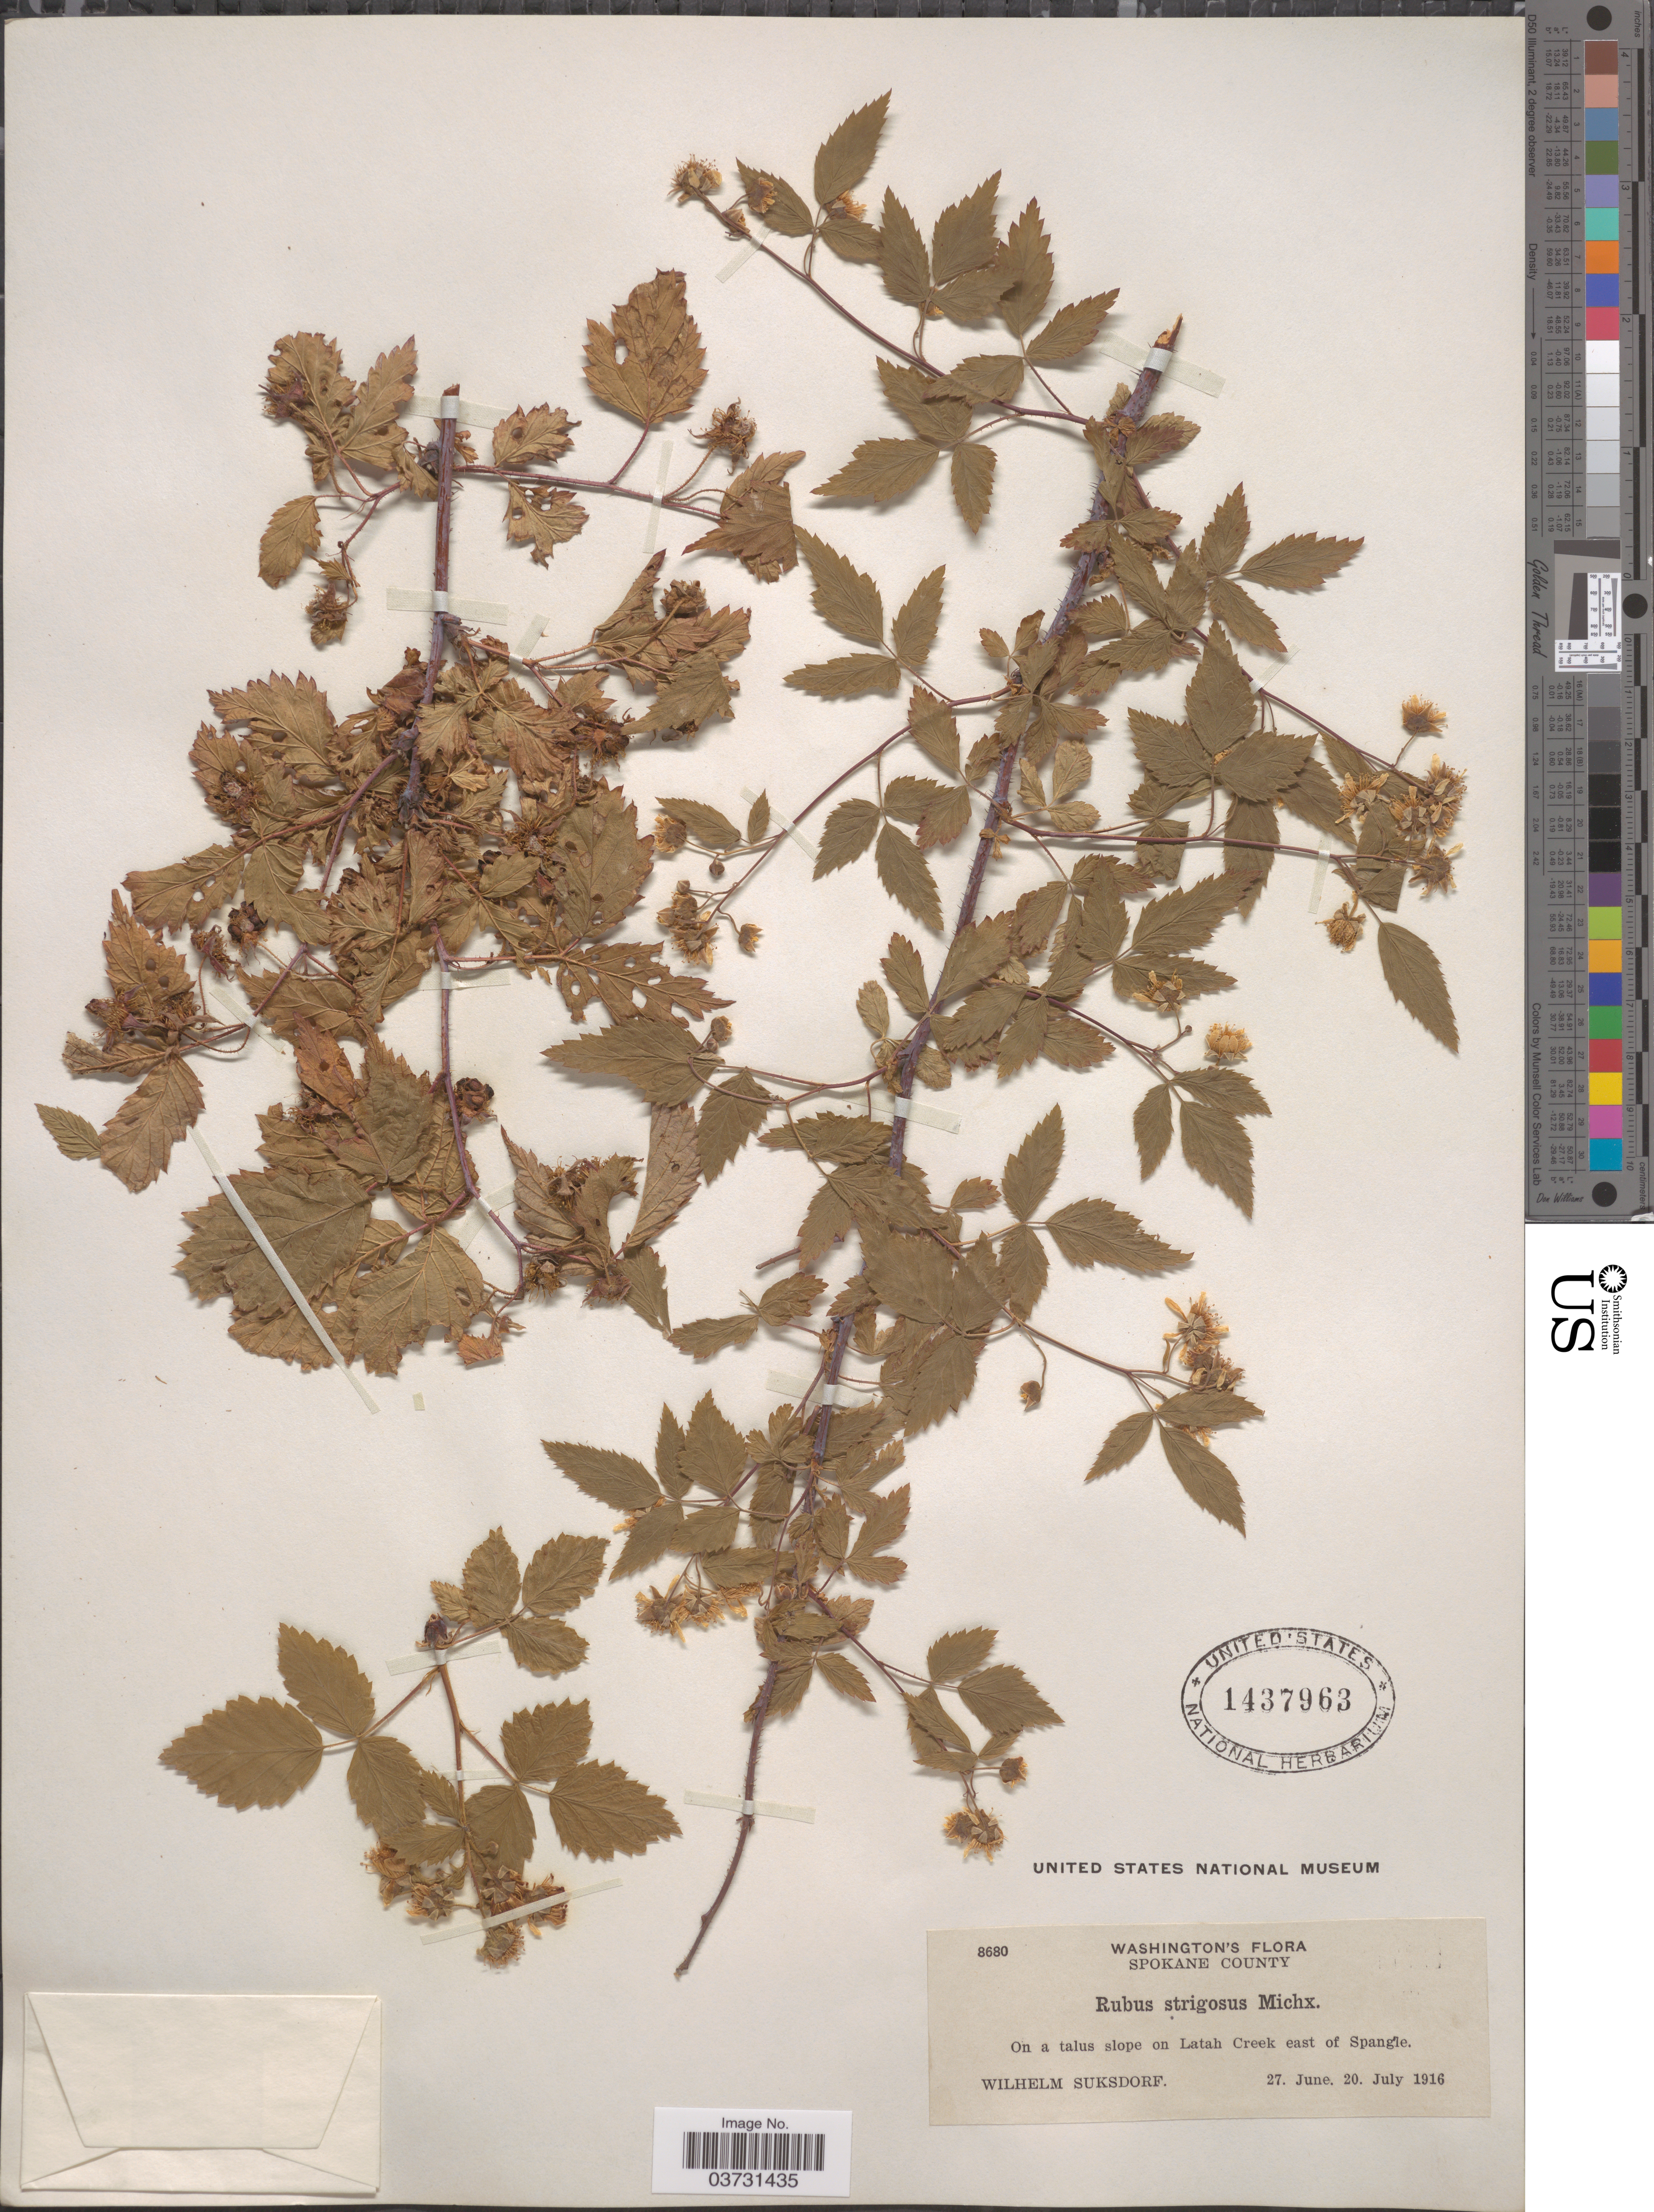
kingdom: Plantae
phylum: Tracheophyta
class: Magnoliopsida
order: Rosales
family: Rosaceae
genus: Rubus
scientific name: Rubus strigosus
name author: Michx.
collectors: W. N. Suksdorf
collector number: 8680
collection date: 1916-06-27/1916-07-20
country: United States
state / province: Washington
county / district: Spokane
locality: Spokane County. On a talus slope on Latah Creek east of Spangle.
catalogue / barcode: US 1437963